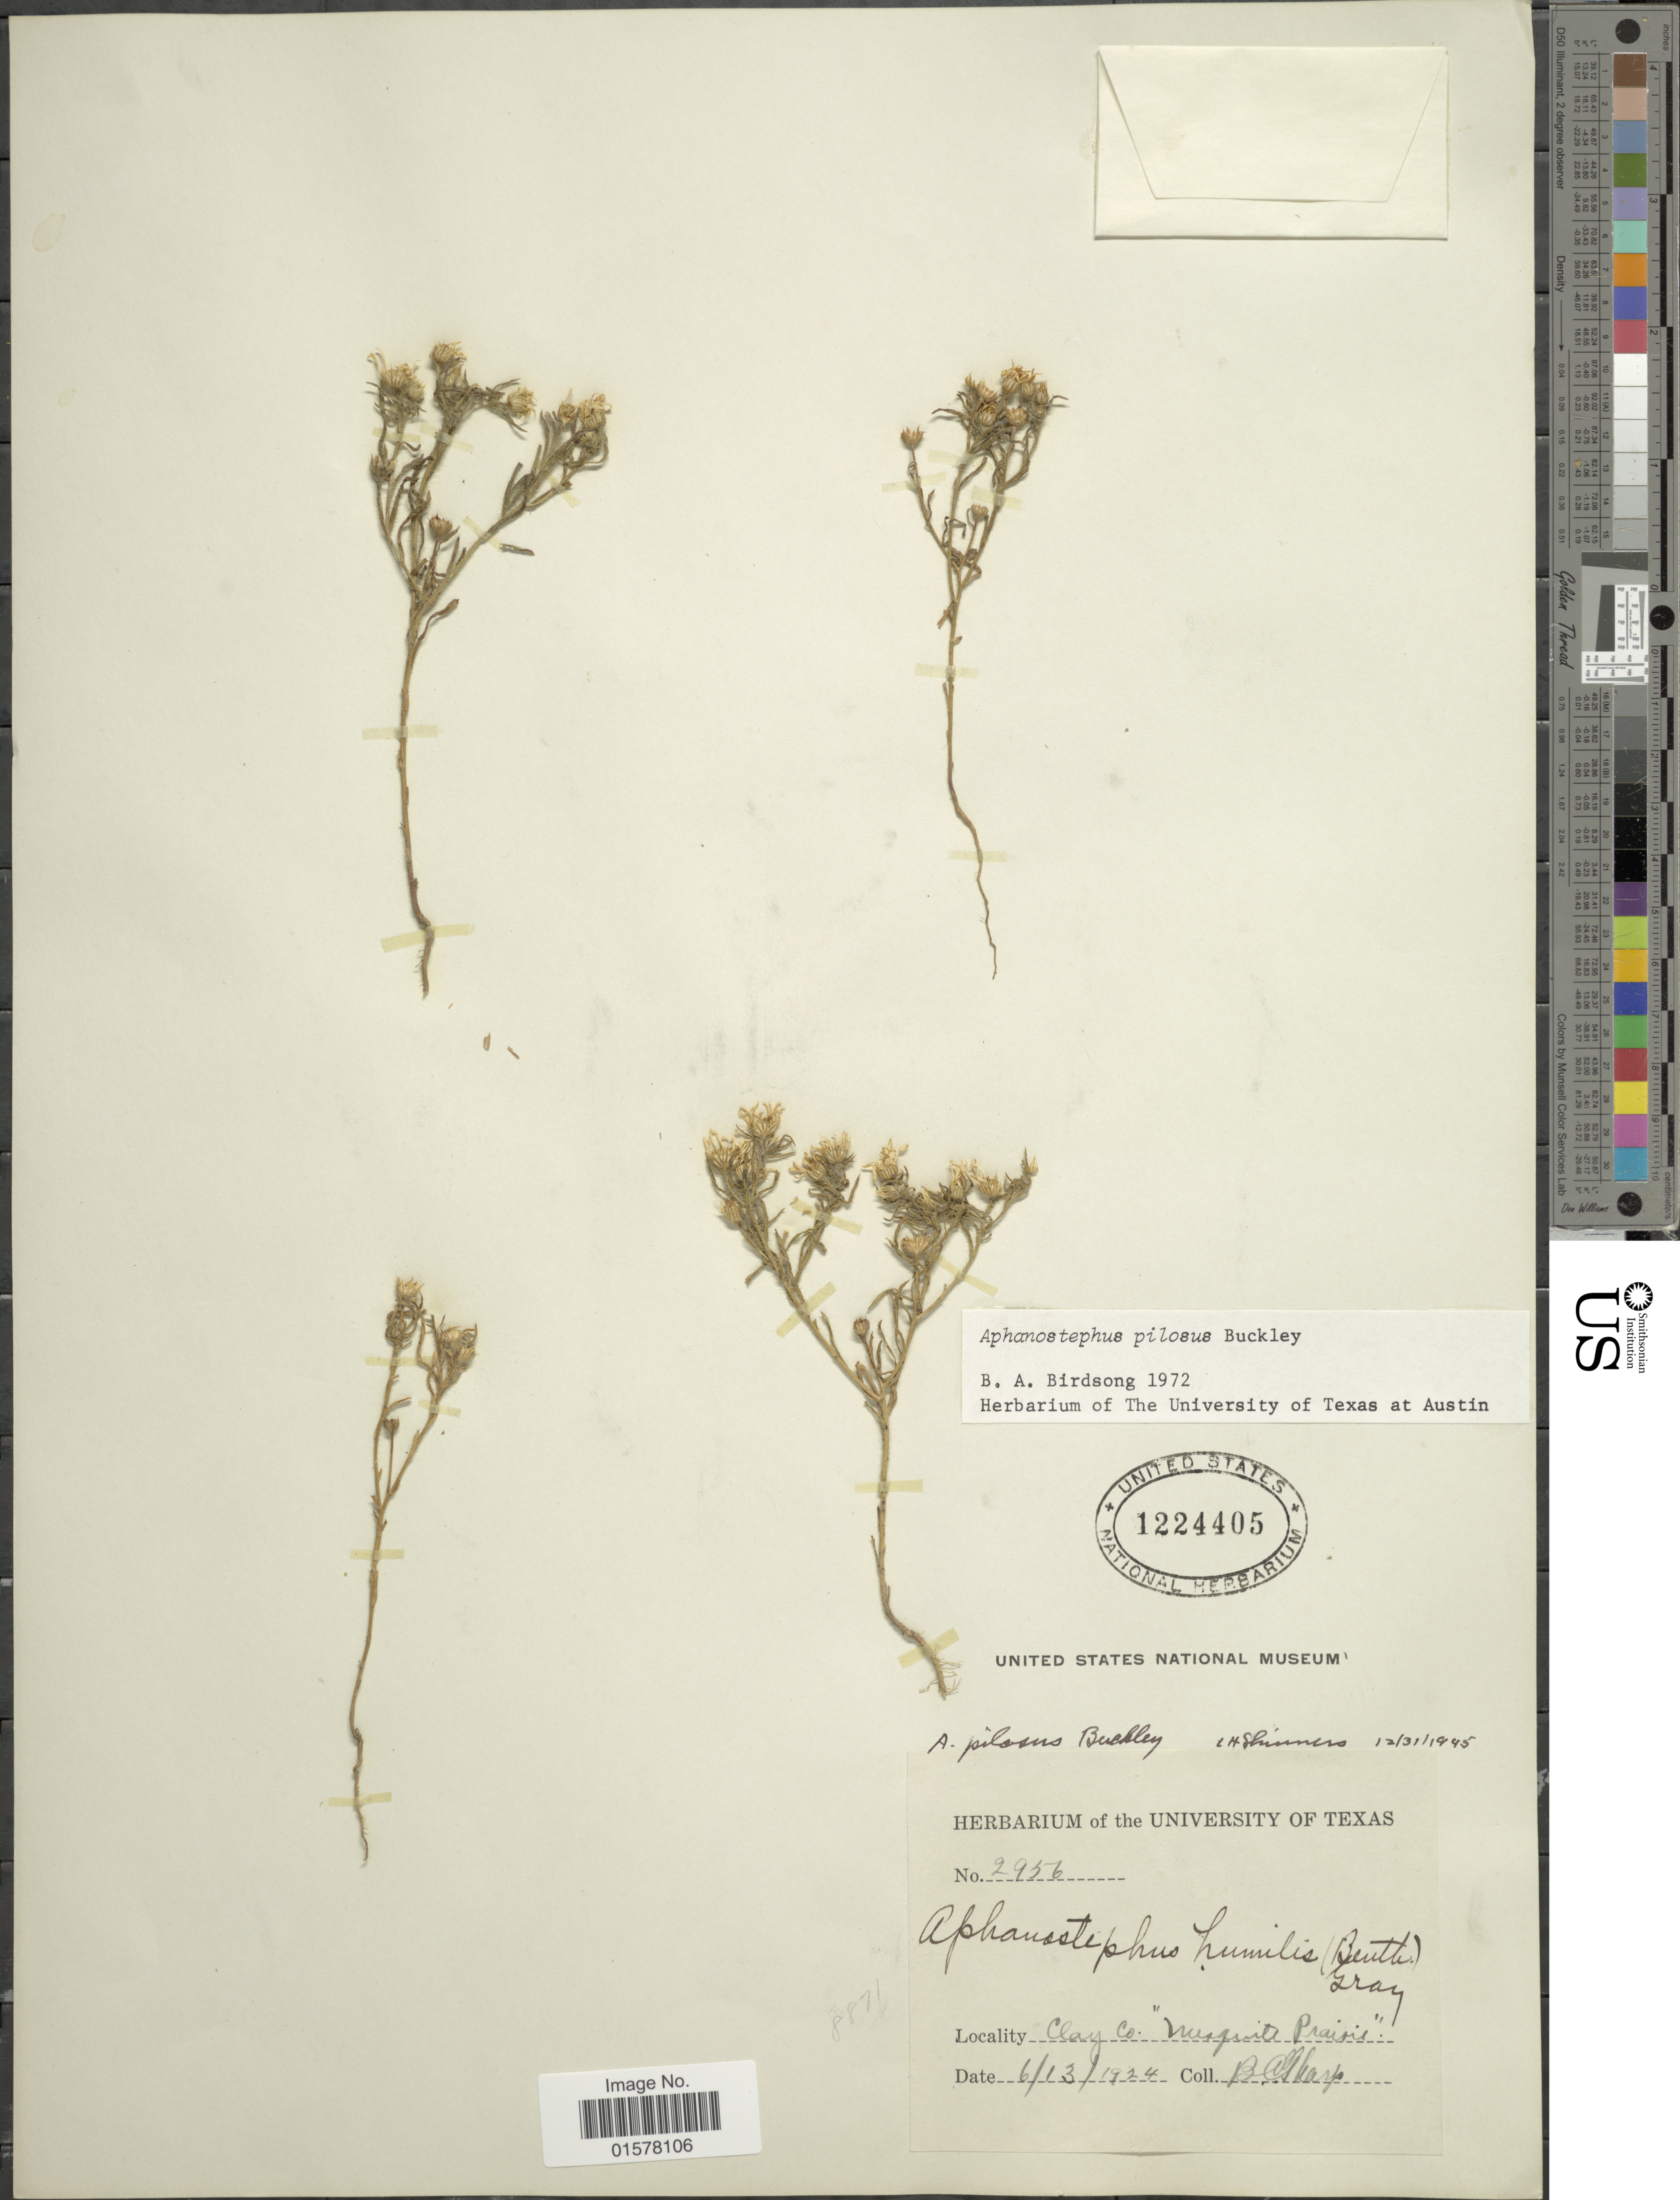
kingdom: Plantae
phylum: Tracheophyta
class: Magnoliopsida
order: Asterales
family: Asteraceae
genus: Aphanostephus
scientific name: Aphanostephus pilosus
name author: Buckley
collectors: B. C. Tharp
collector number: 2956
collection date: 1924-06-13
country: United States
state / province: Texas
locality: Clay Co. "Mesquite Prairie"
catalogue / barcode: US 1224405